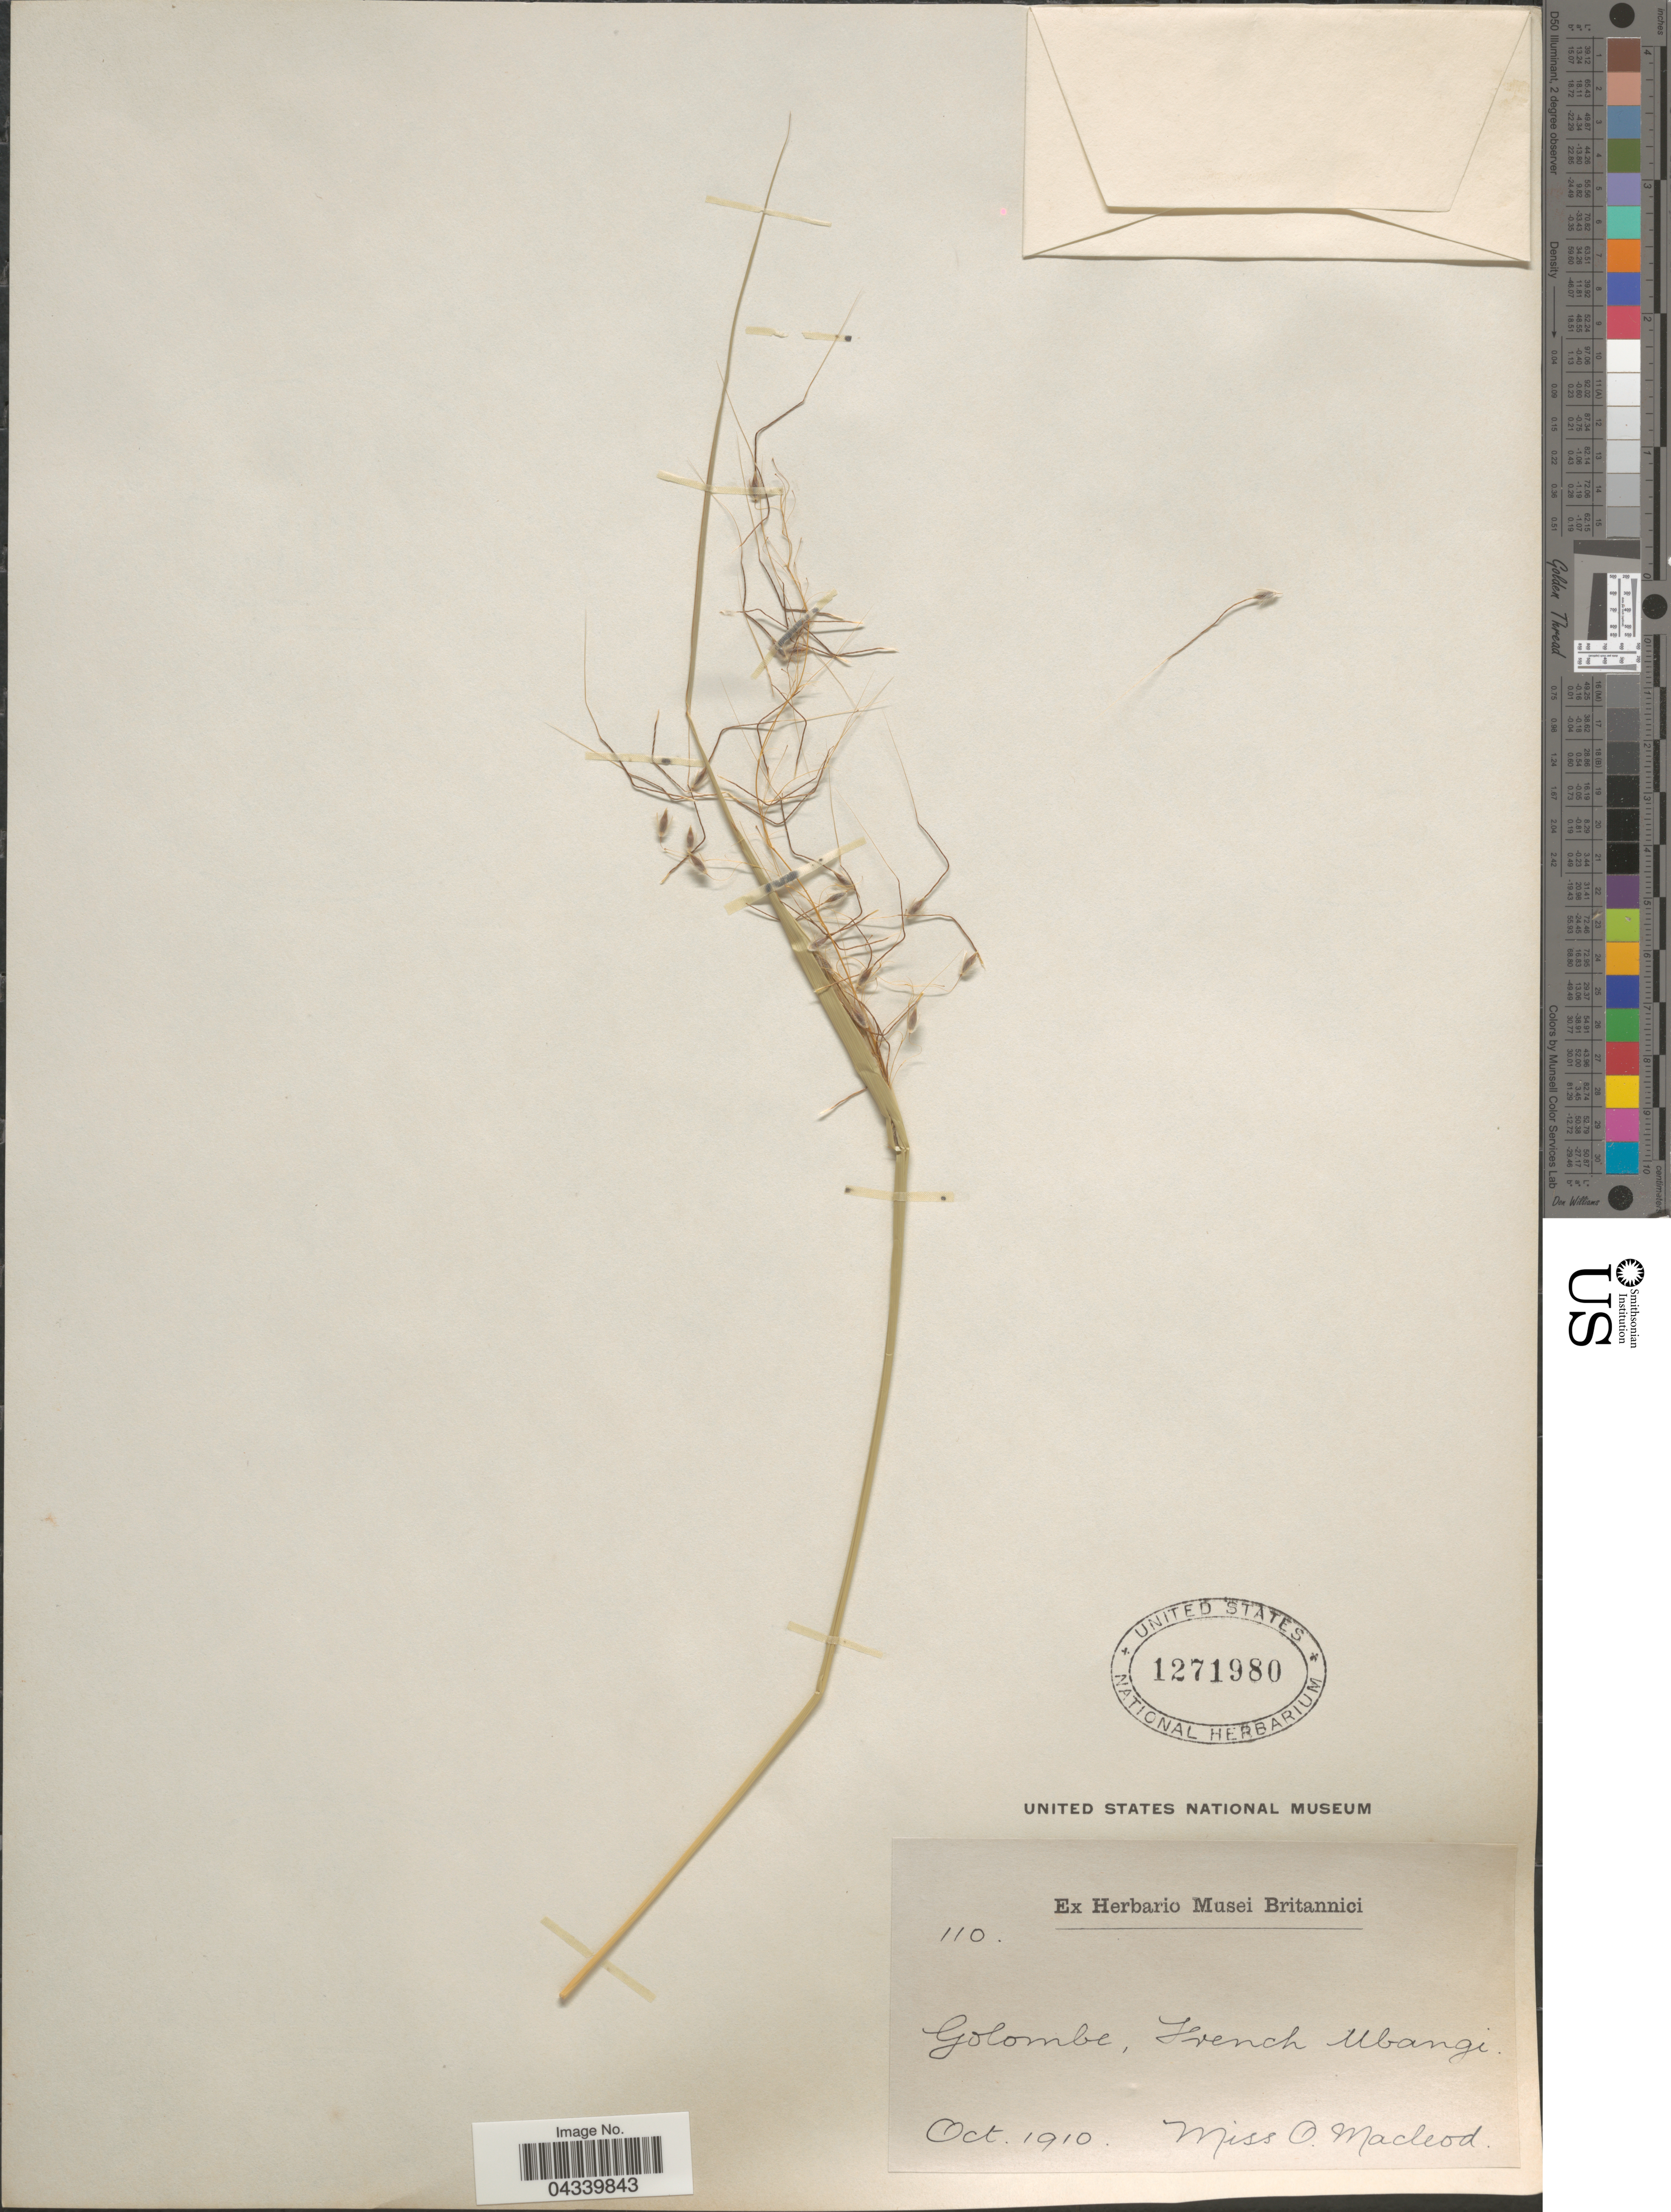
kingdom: Plantae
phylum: Tracheophyta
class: Liliopsida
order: Poales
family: Poaceae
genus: Sorghastrum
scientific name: Sorghastrum bipennatum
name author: (Hack.) Pilg.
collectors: O. Macleod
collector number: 110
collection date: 1910-10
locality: Golombe, French Ubangi.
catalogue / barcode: US 1271980